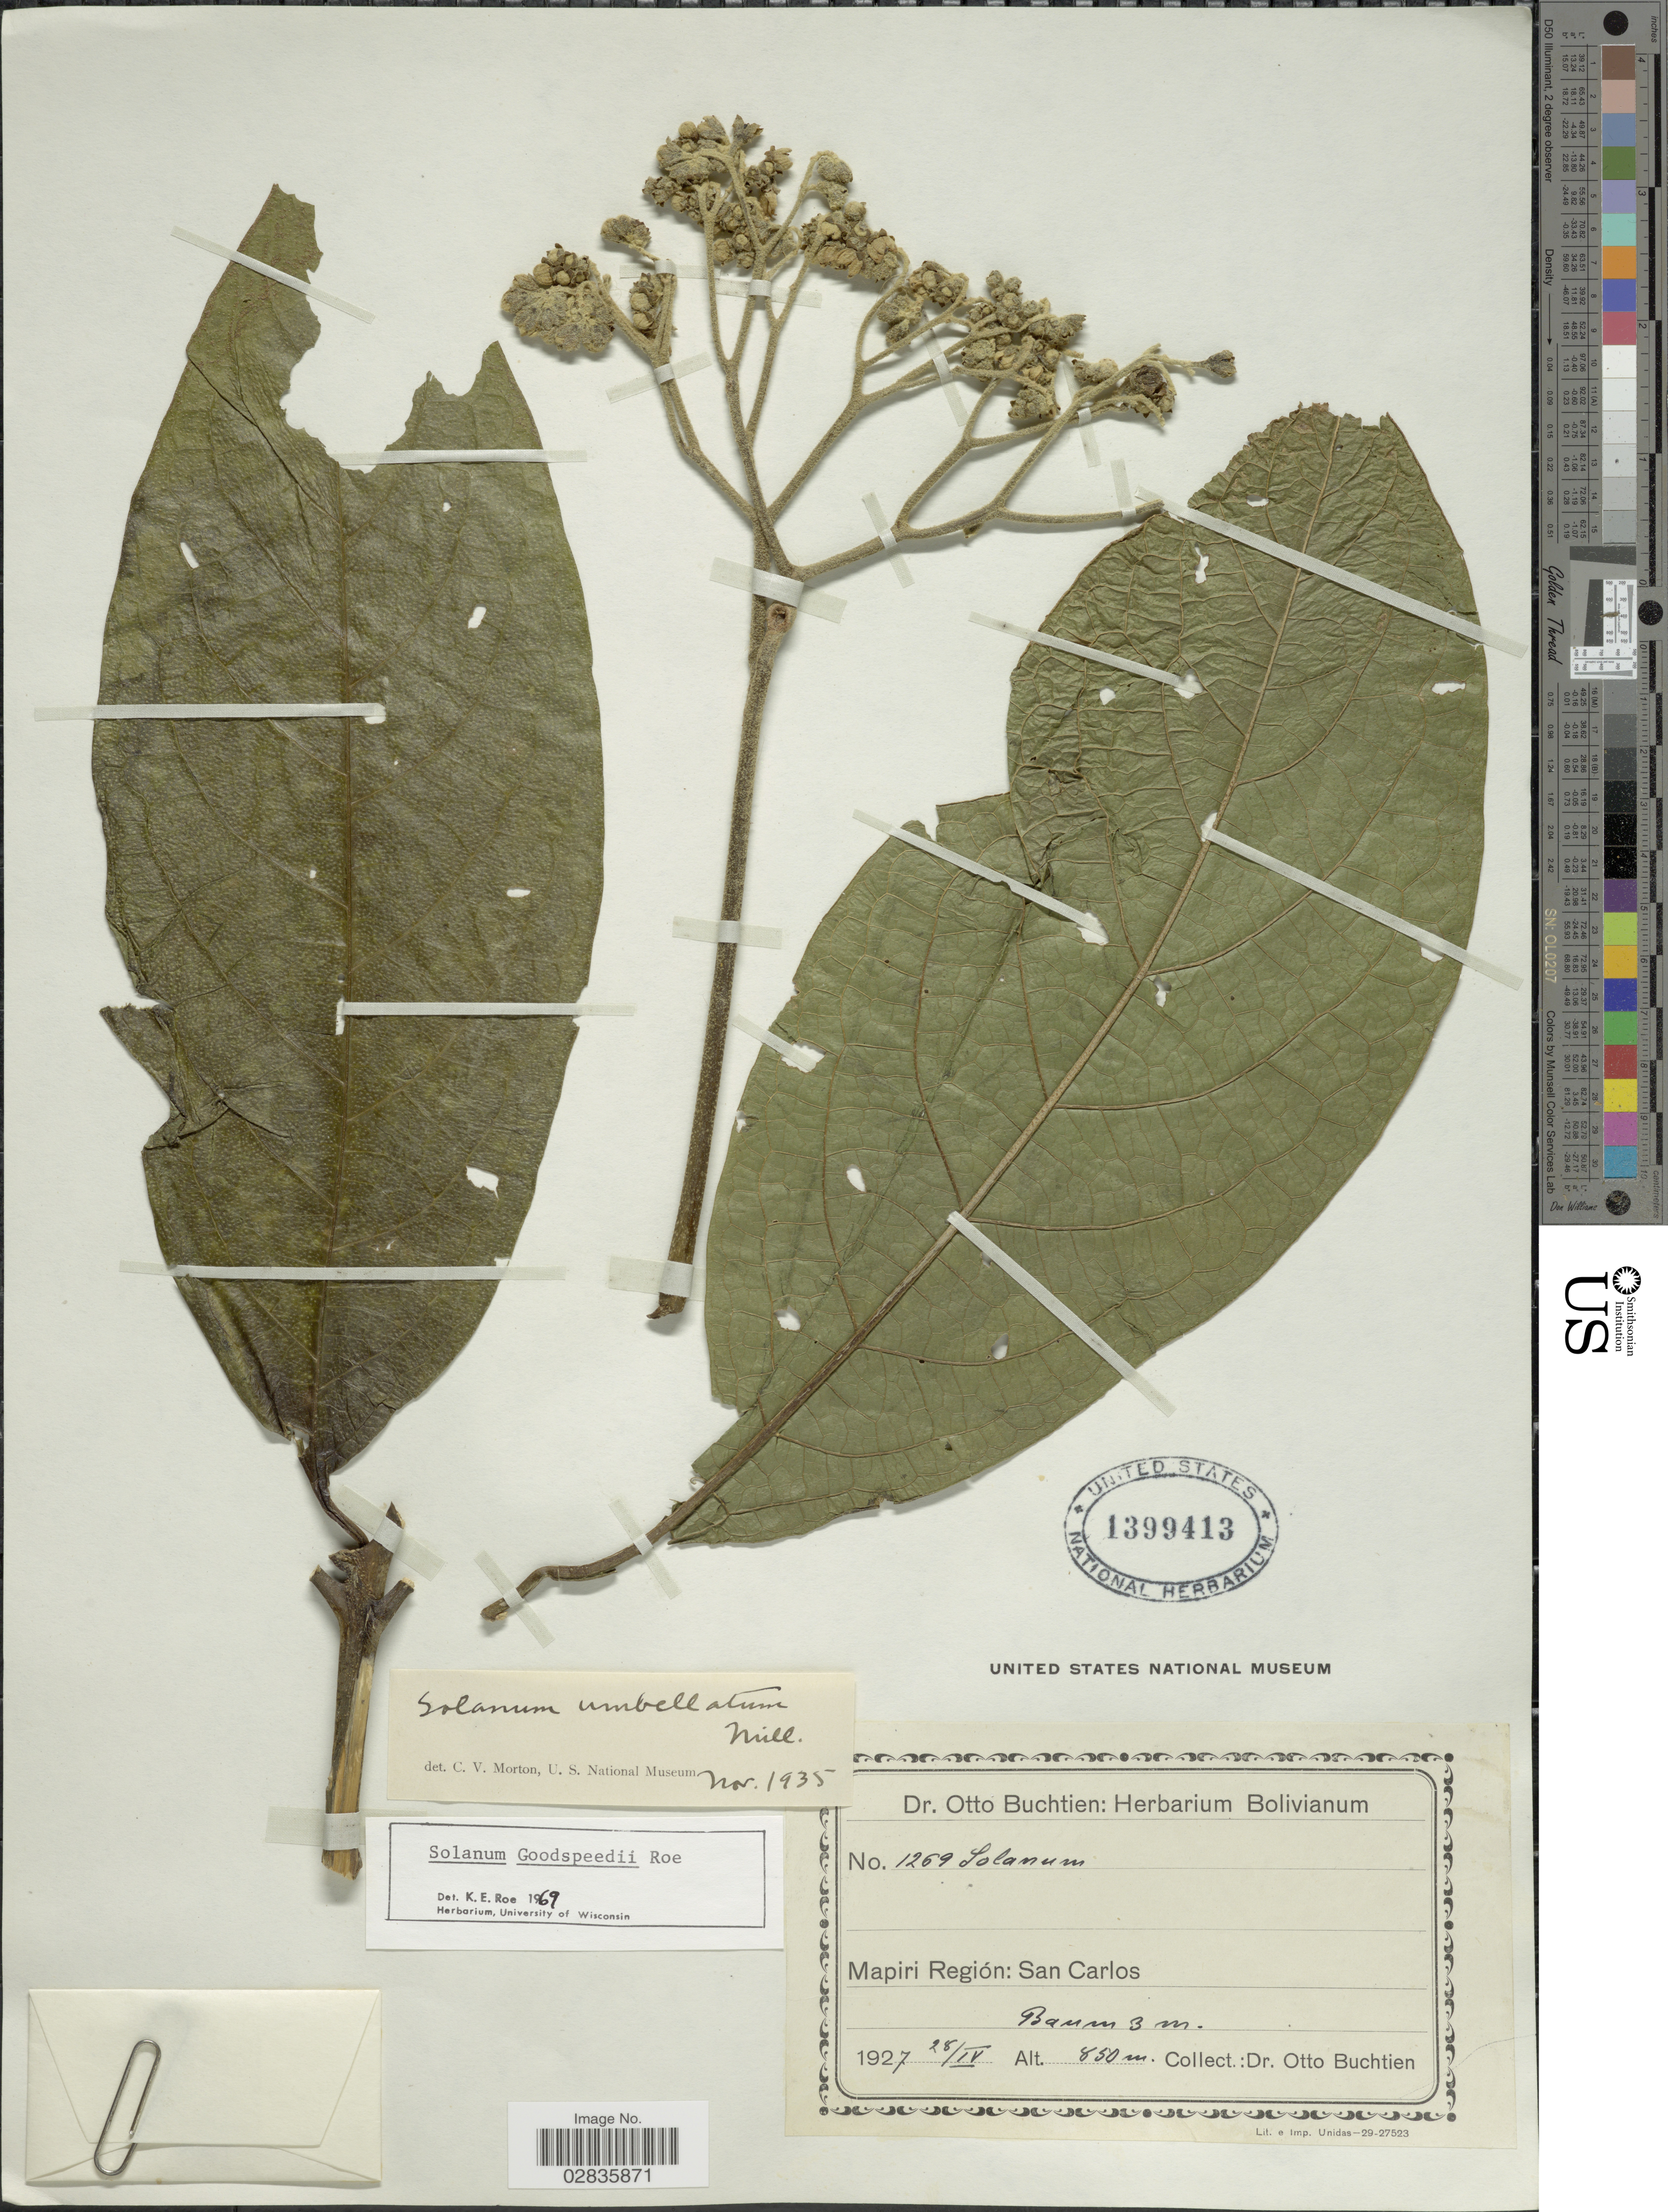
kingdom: Plantae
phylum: Tracheophyta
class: Magnoliopsida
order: Solanales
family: Solanaceae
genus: Solanum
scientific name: Solanum goodspeedii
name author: K.E. Roe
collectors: O. Buchtien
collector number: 1269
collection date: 1927-04-28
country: Bolivia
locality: Mapiri Región: San Carlos.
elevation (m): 850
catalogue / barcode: US 1399413